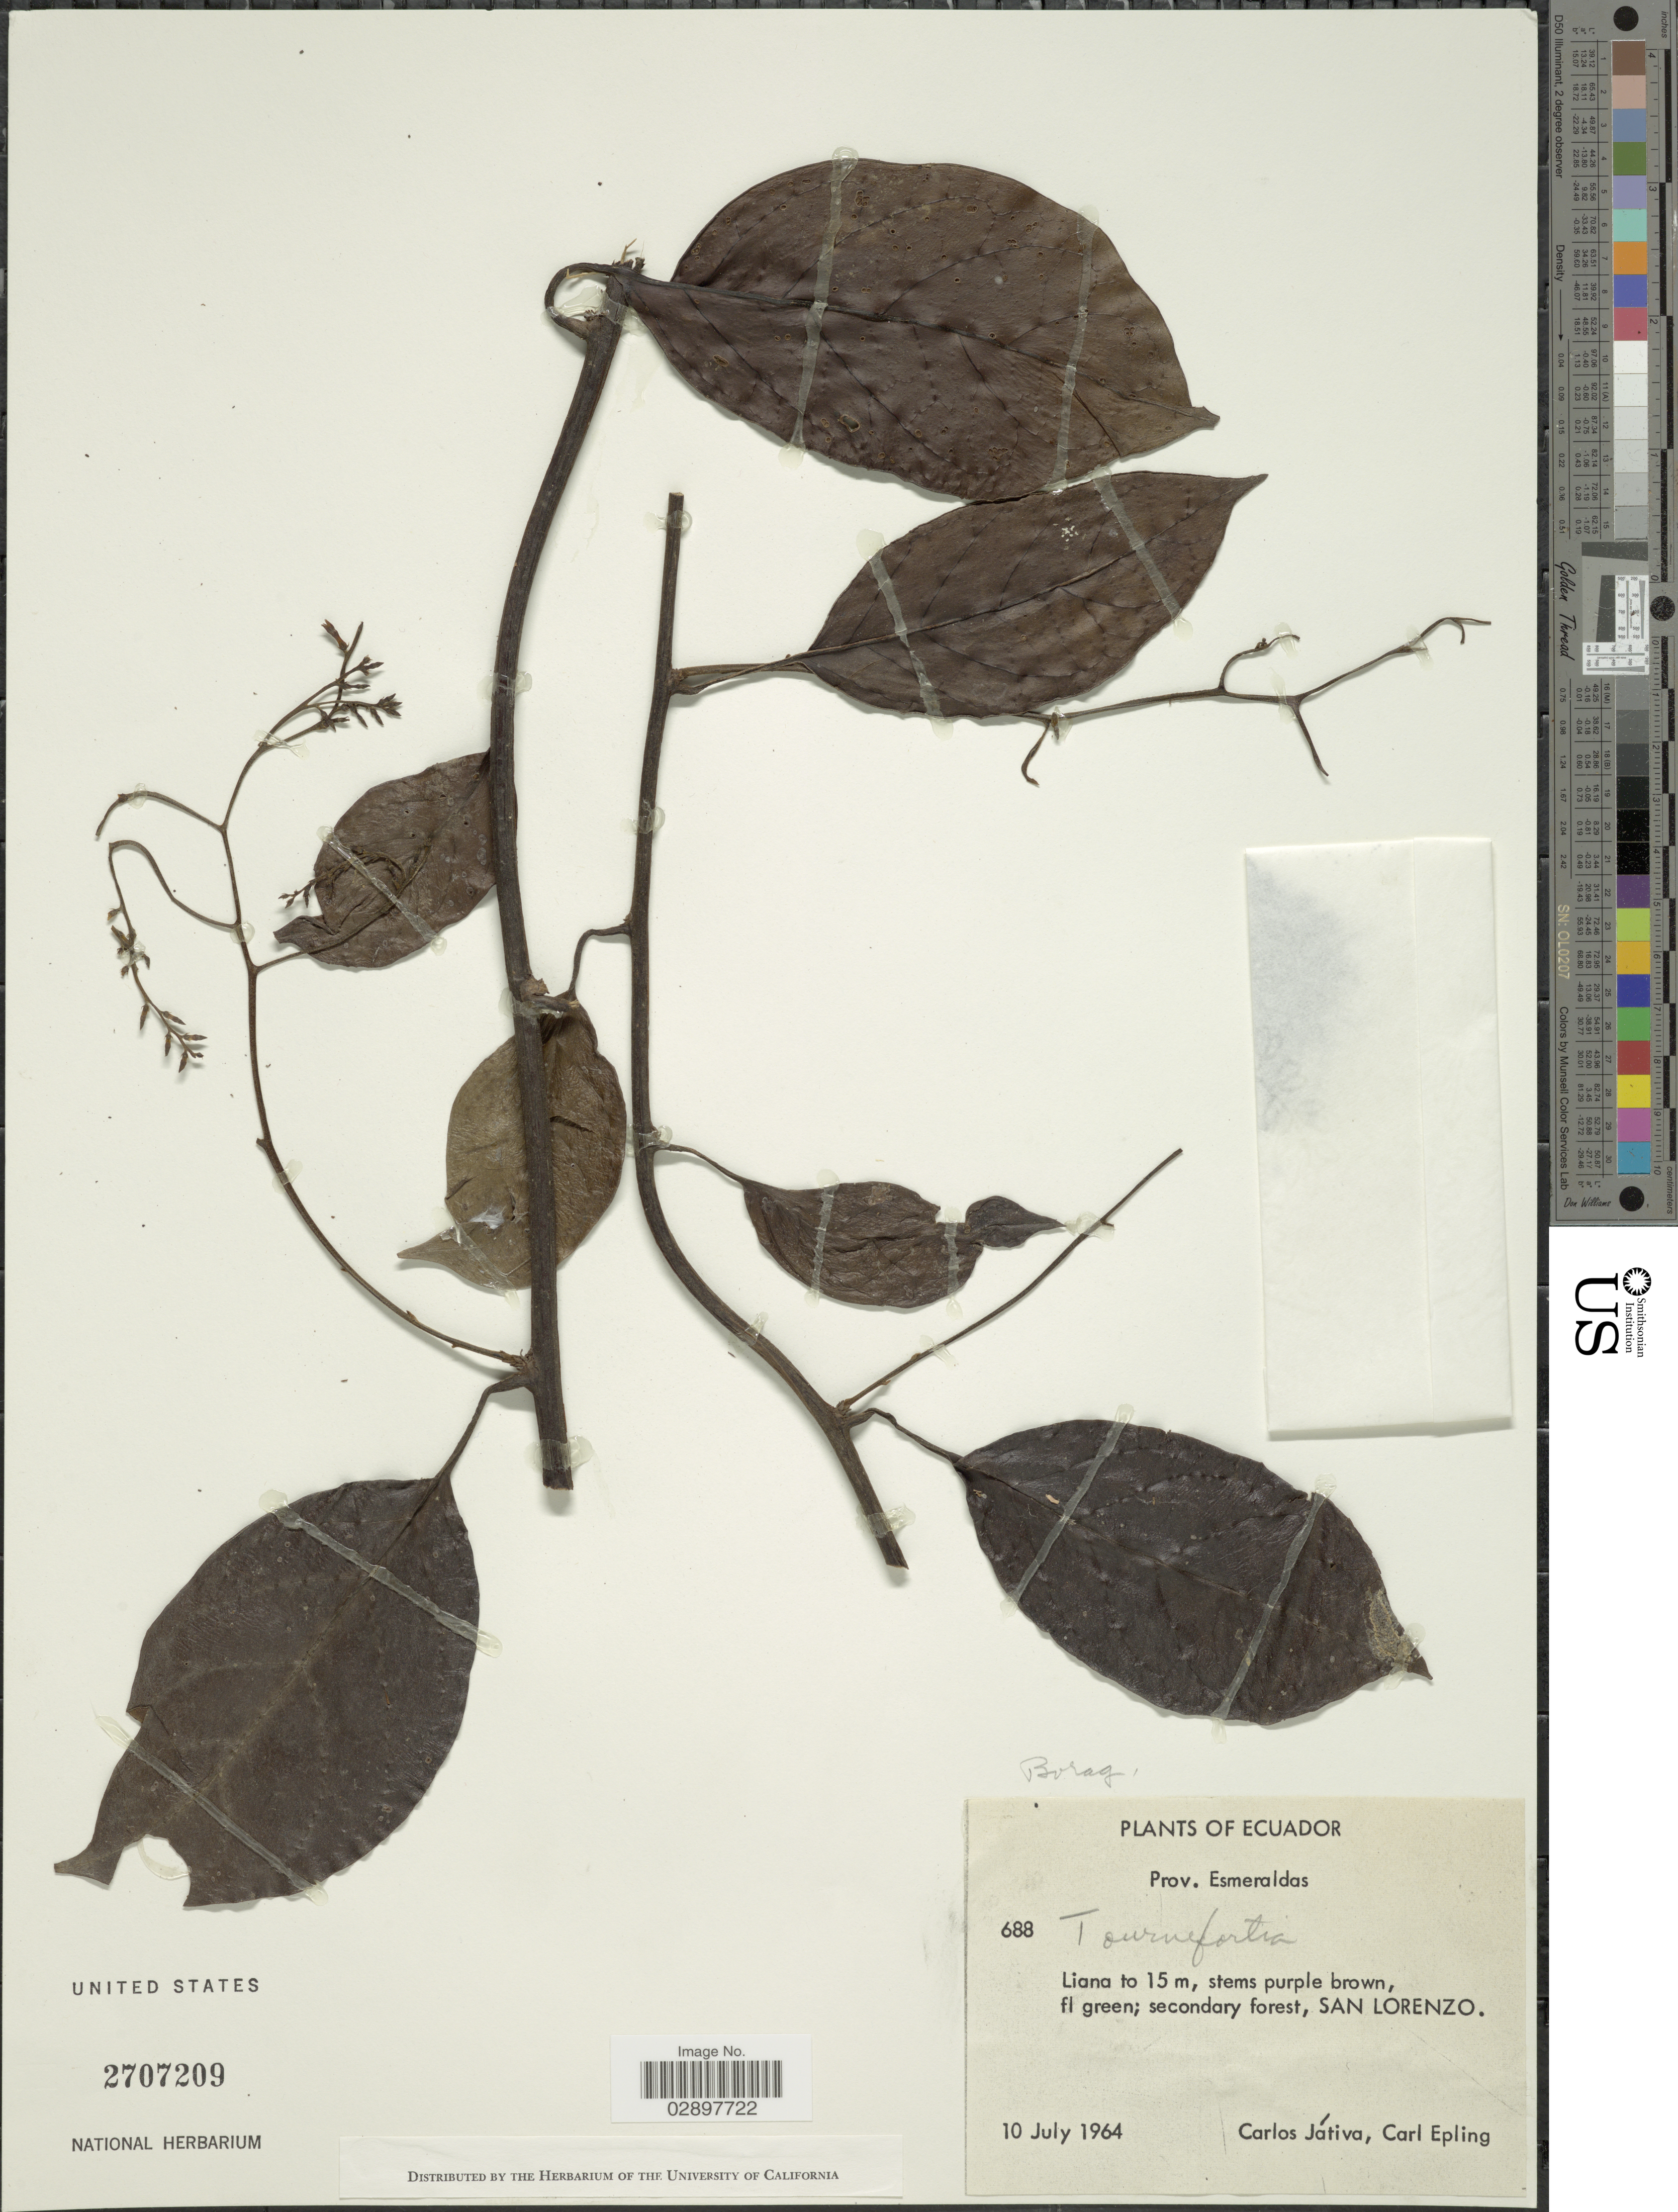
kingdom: Plantae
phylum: Tracheophyta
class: Magnoliopsida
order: Boraginales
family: Heliotropiaceae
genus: Tournefortia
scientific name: Tournefortia sp.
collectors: C. D. Játiva & C. C. Epling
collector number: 688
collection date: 1964-07-10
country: Ecuador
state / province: Esmeraldas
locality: San Lorenzo.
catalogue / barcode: US 2707209